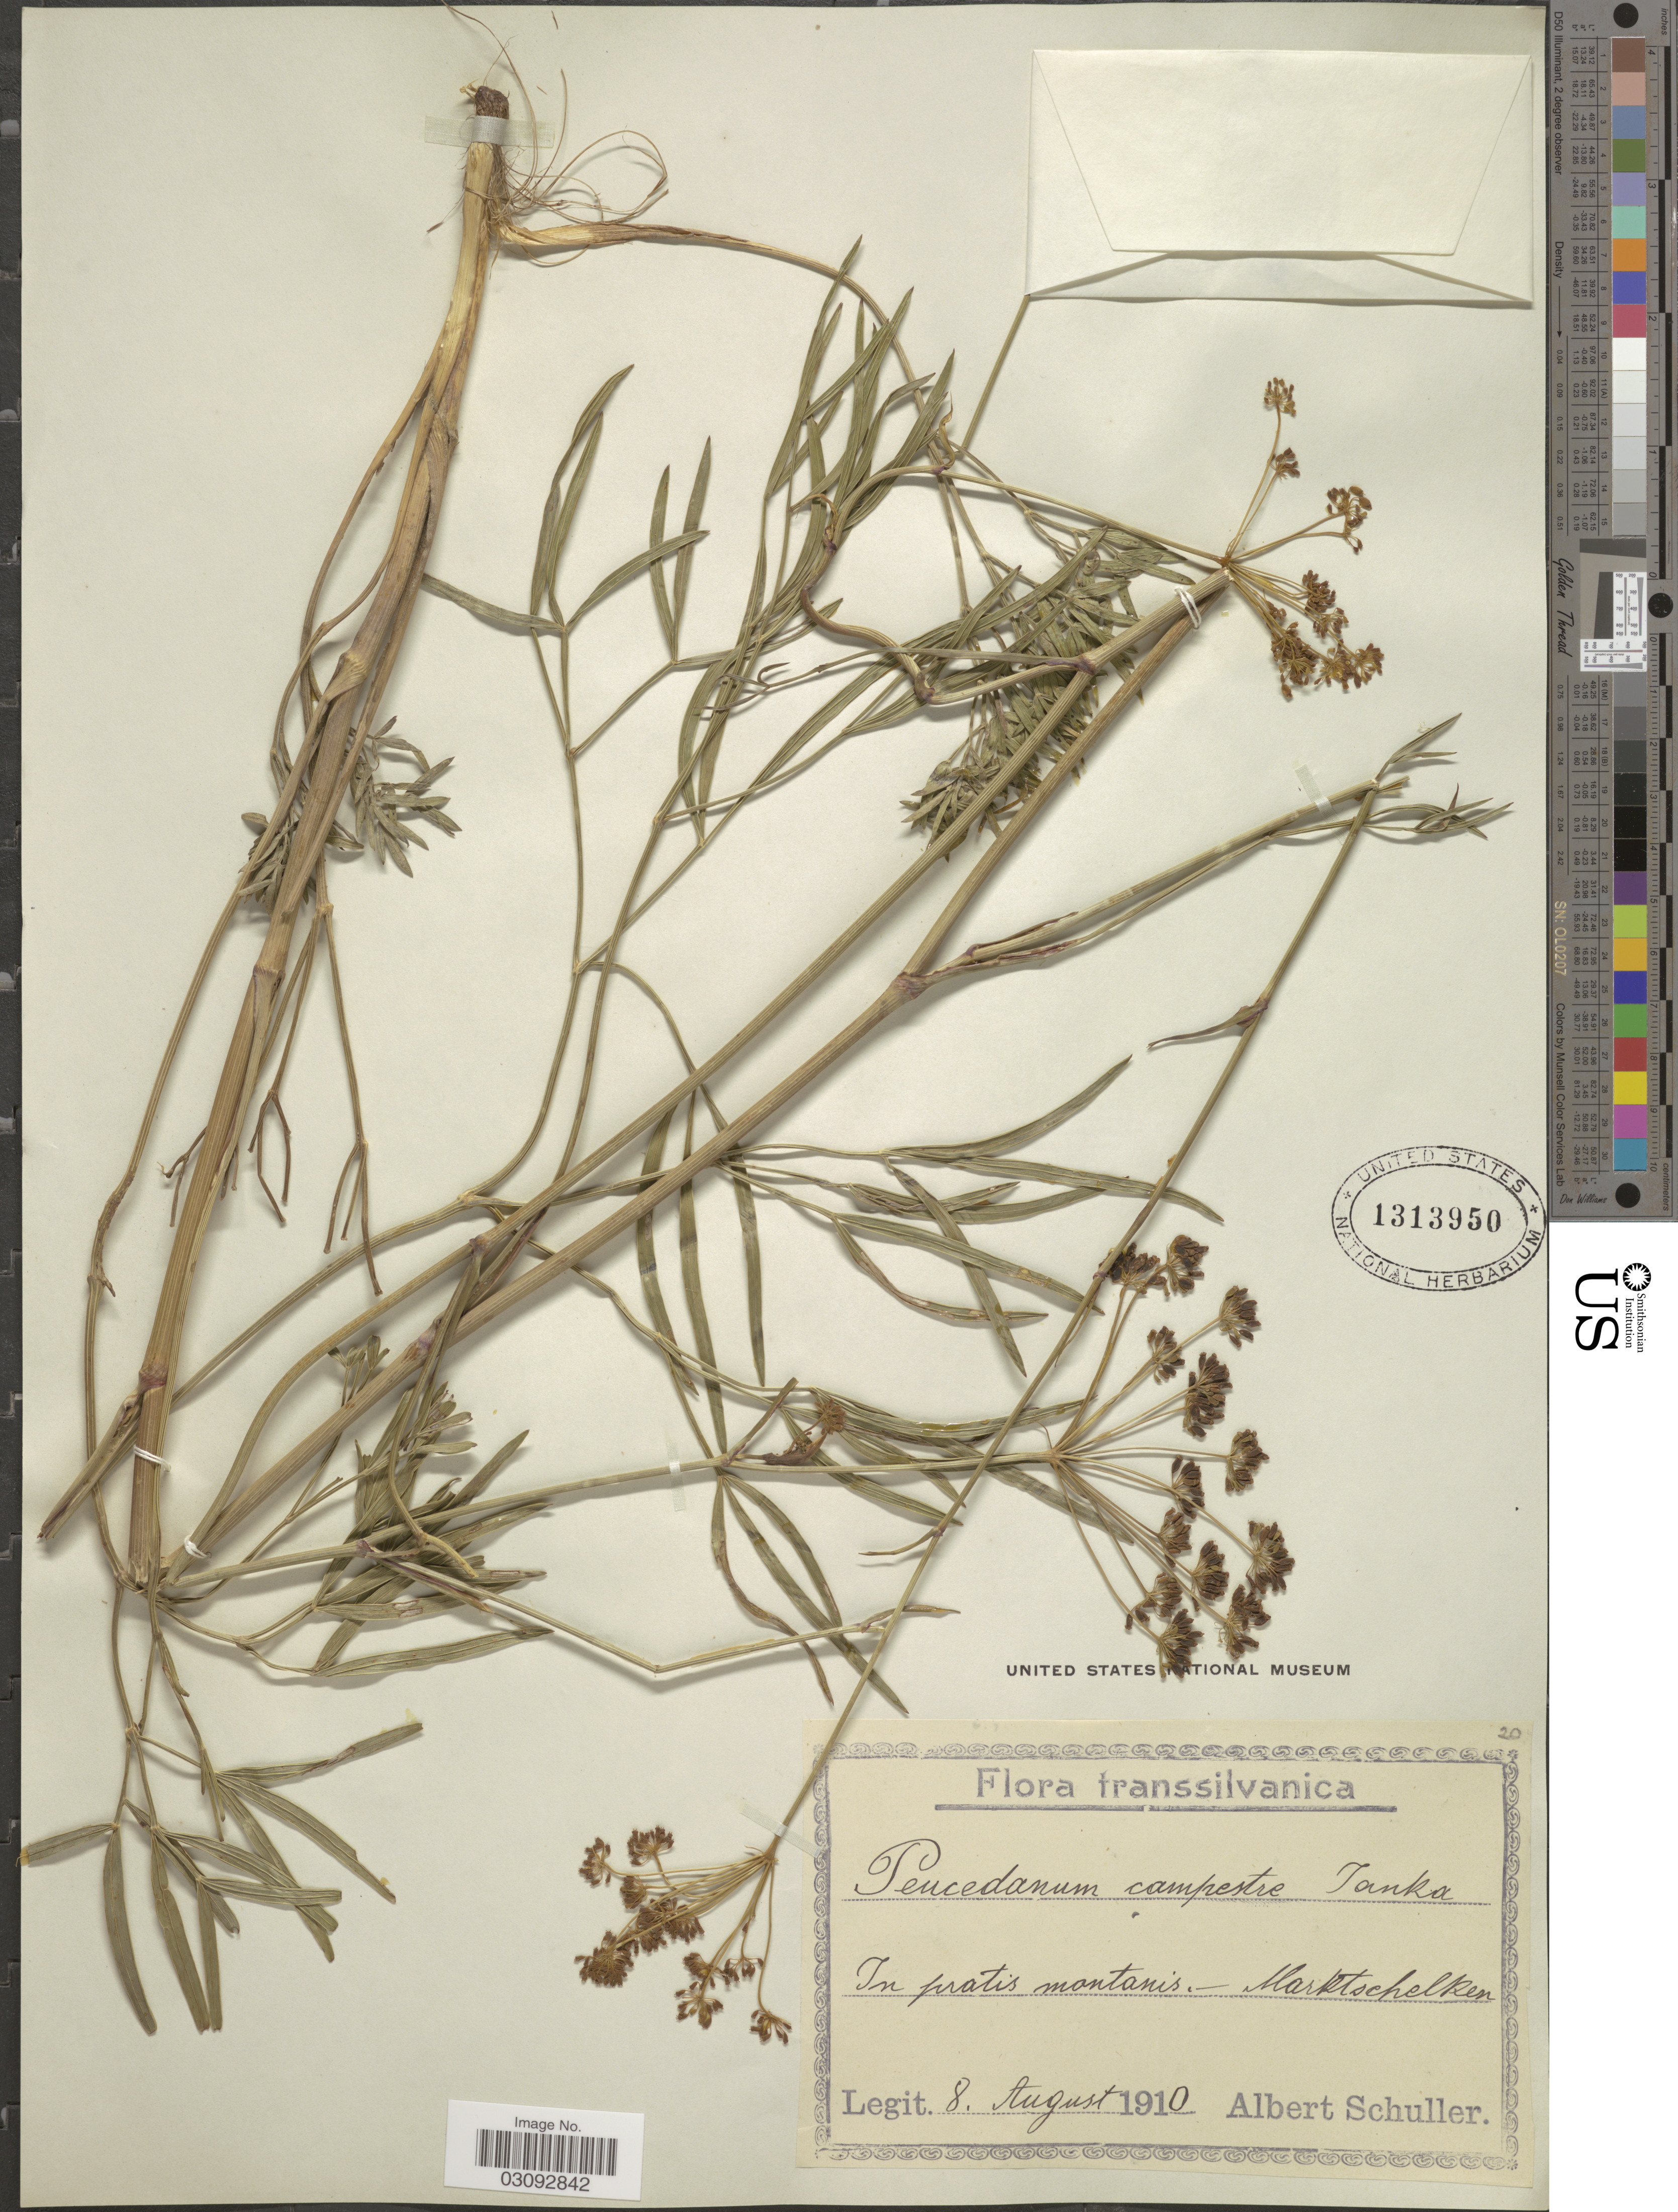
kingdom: Plantae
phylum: Tracheophyta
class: Magnoliopsida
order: Apiales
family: Apiaceae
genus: Peucedanum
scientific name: Peucedanum campestre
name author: Janka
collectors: A. Schuller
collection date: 1910-08-08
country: Romania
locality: Transsilvanica, In pratis montanis - Marktschelken.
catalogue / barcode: US 1313950